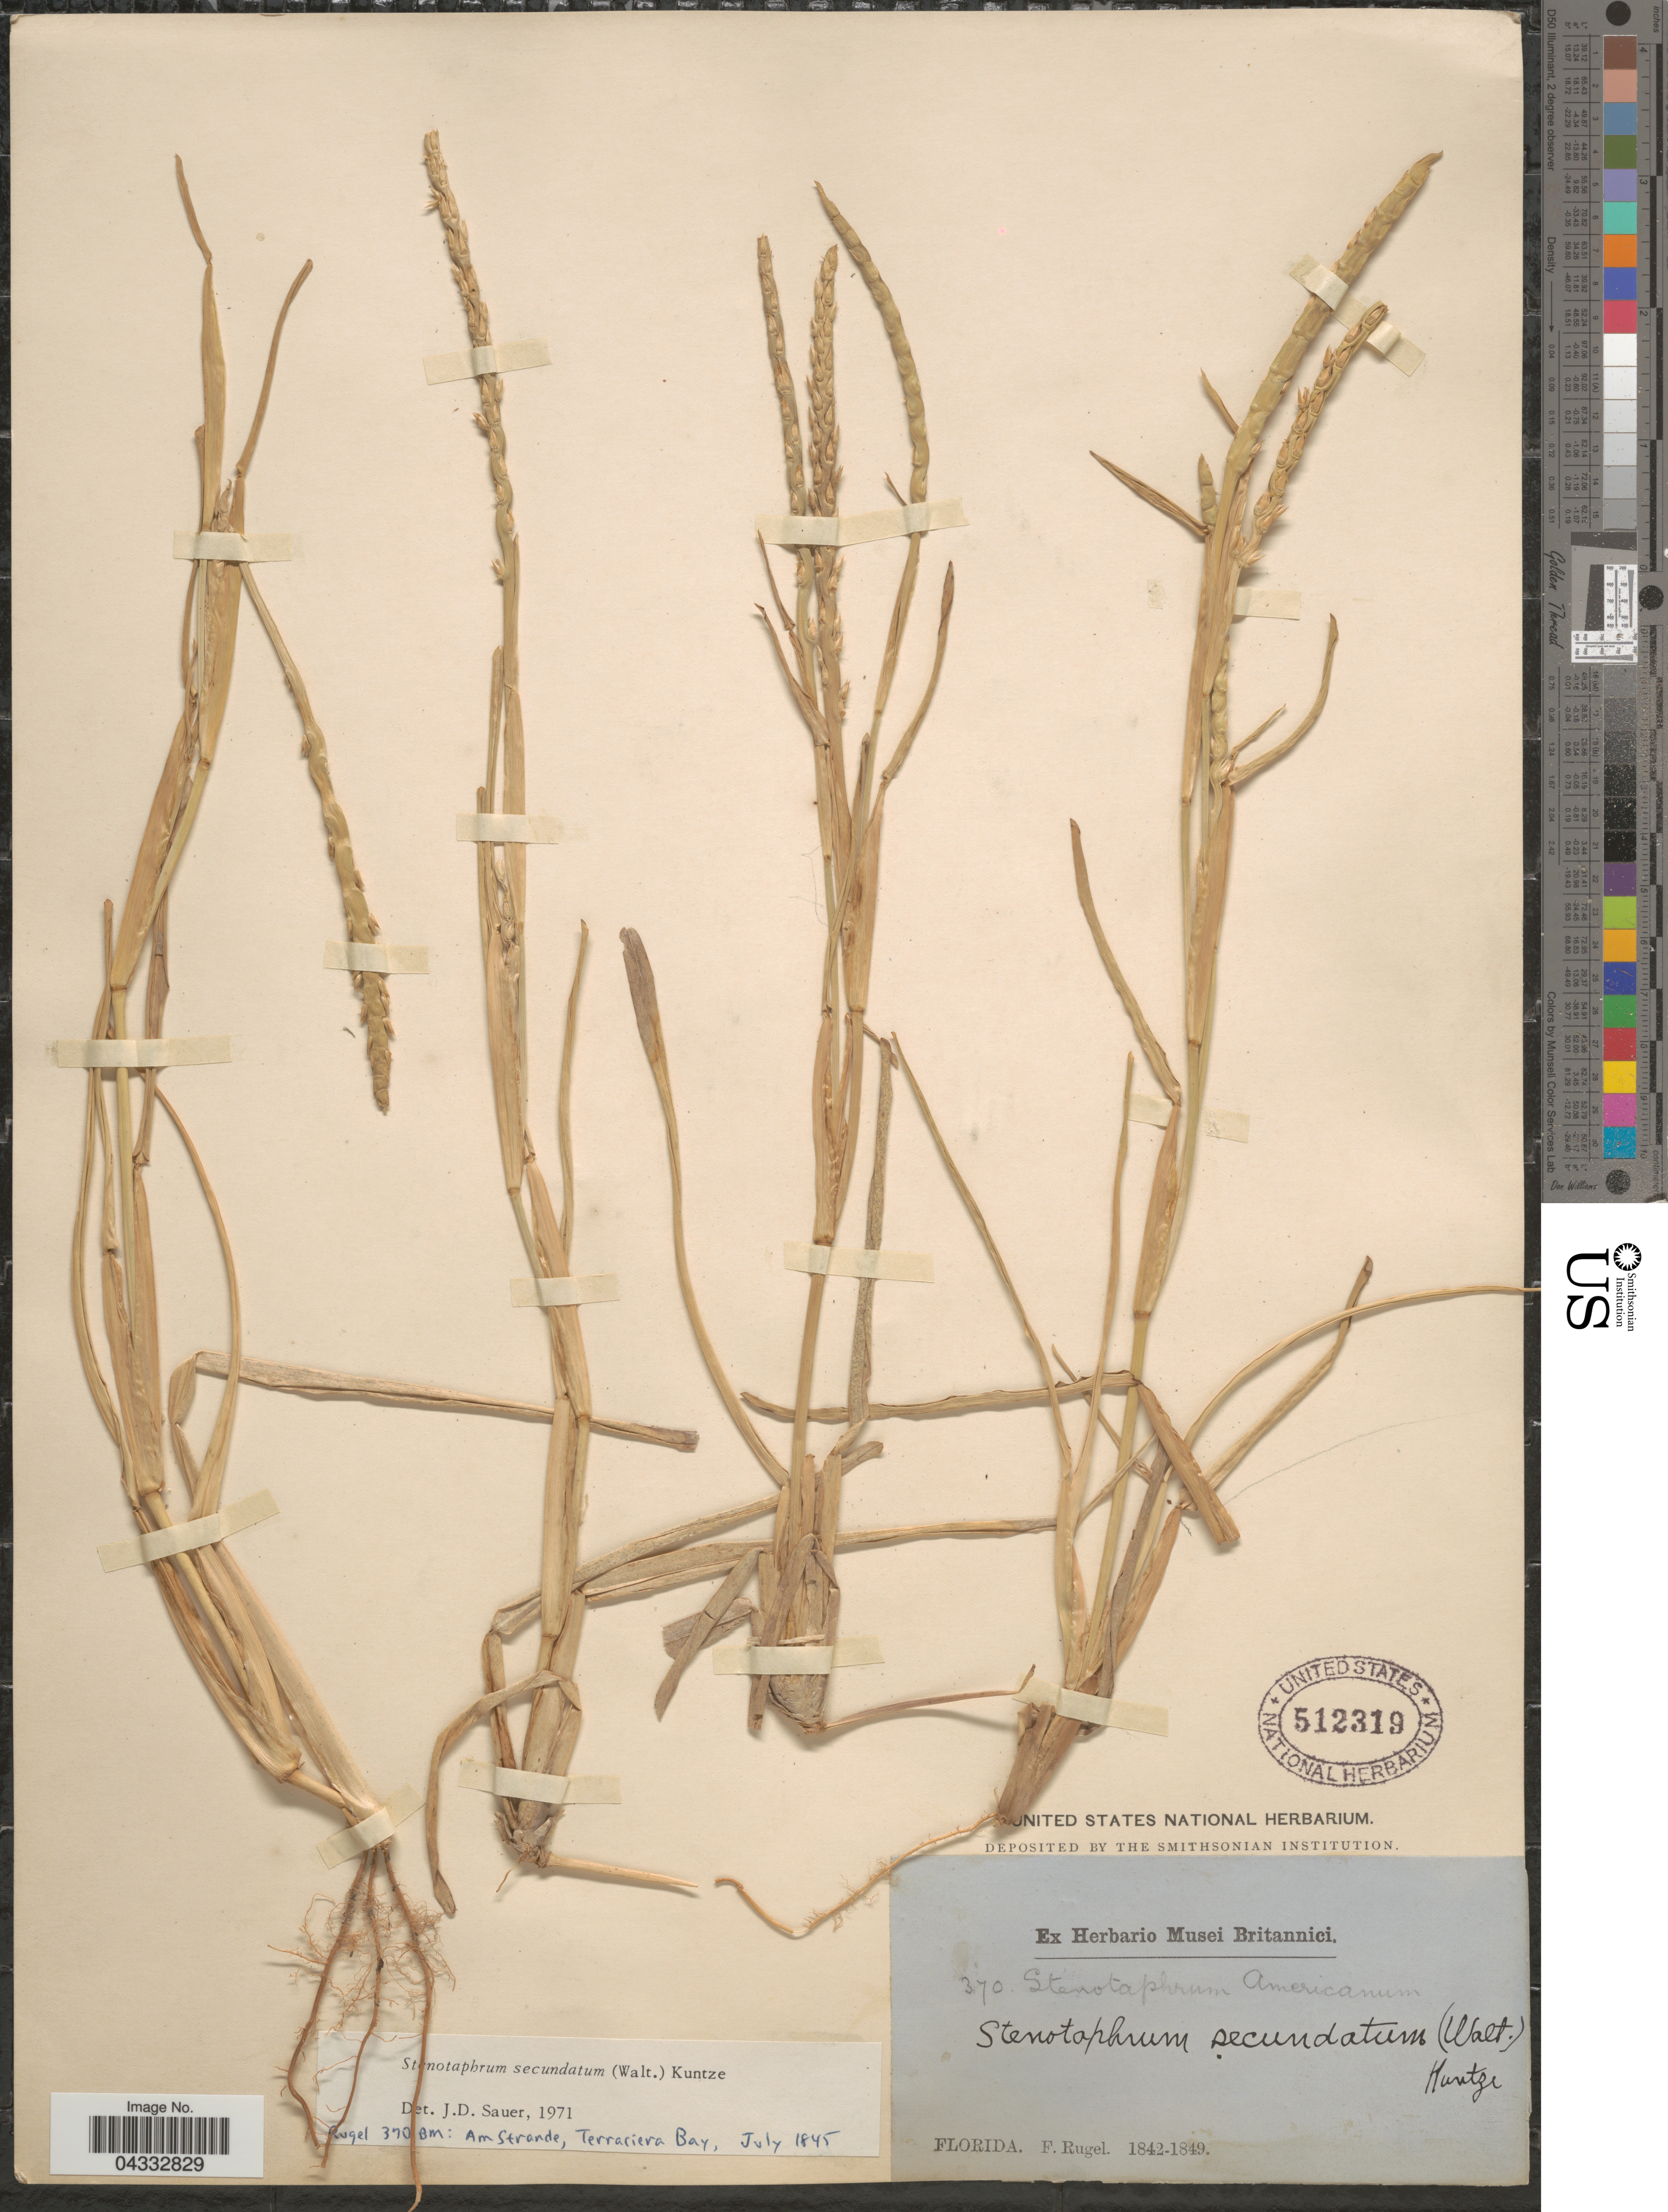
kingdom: Plantae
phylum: Tracheophyta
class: Liliopsida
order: Poales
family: Poaceae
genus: Stenotaphrum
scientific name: Stenotaphrum secundatum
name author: (Walter) Kuntze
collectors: F. Rugel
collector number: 370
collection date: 1842/1849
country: United States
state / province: Florida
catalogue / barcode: US 512319